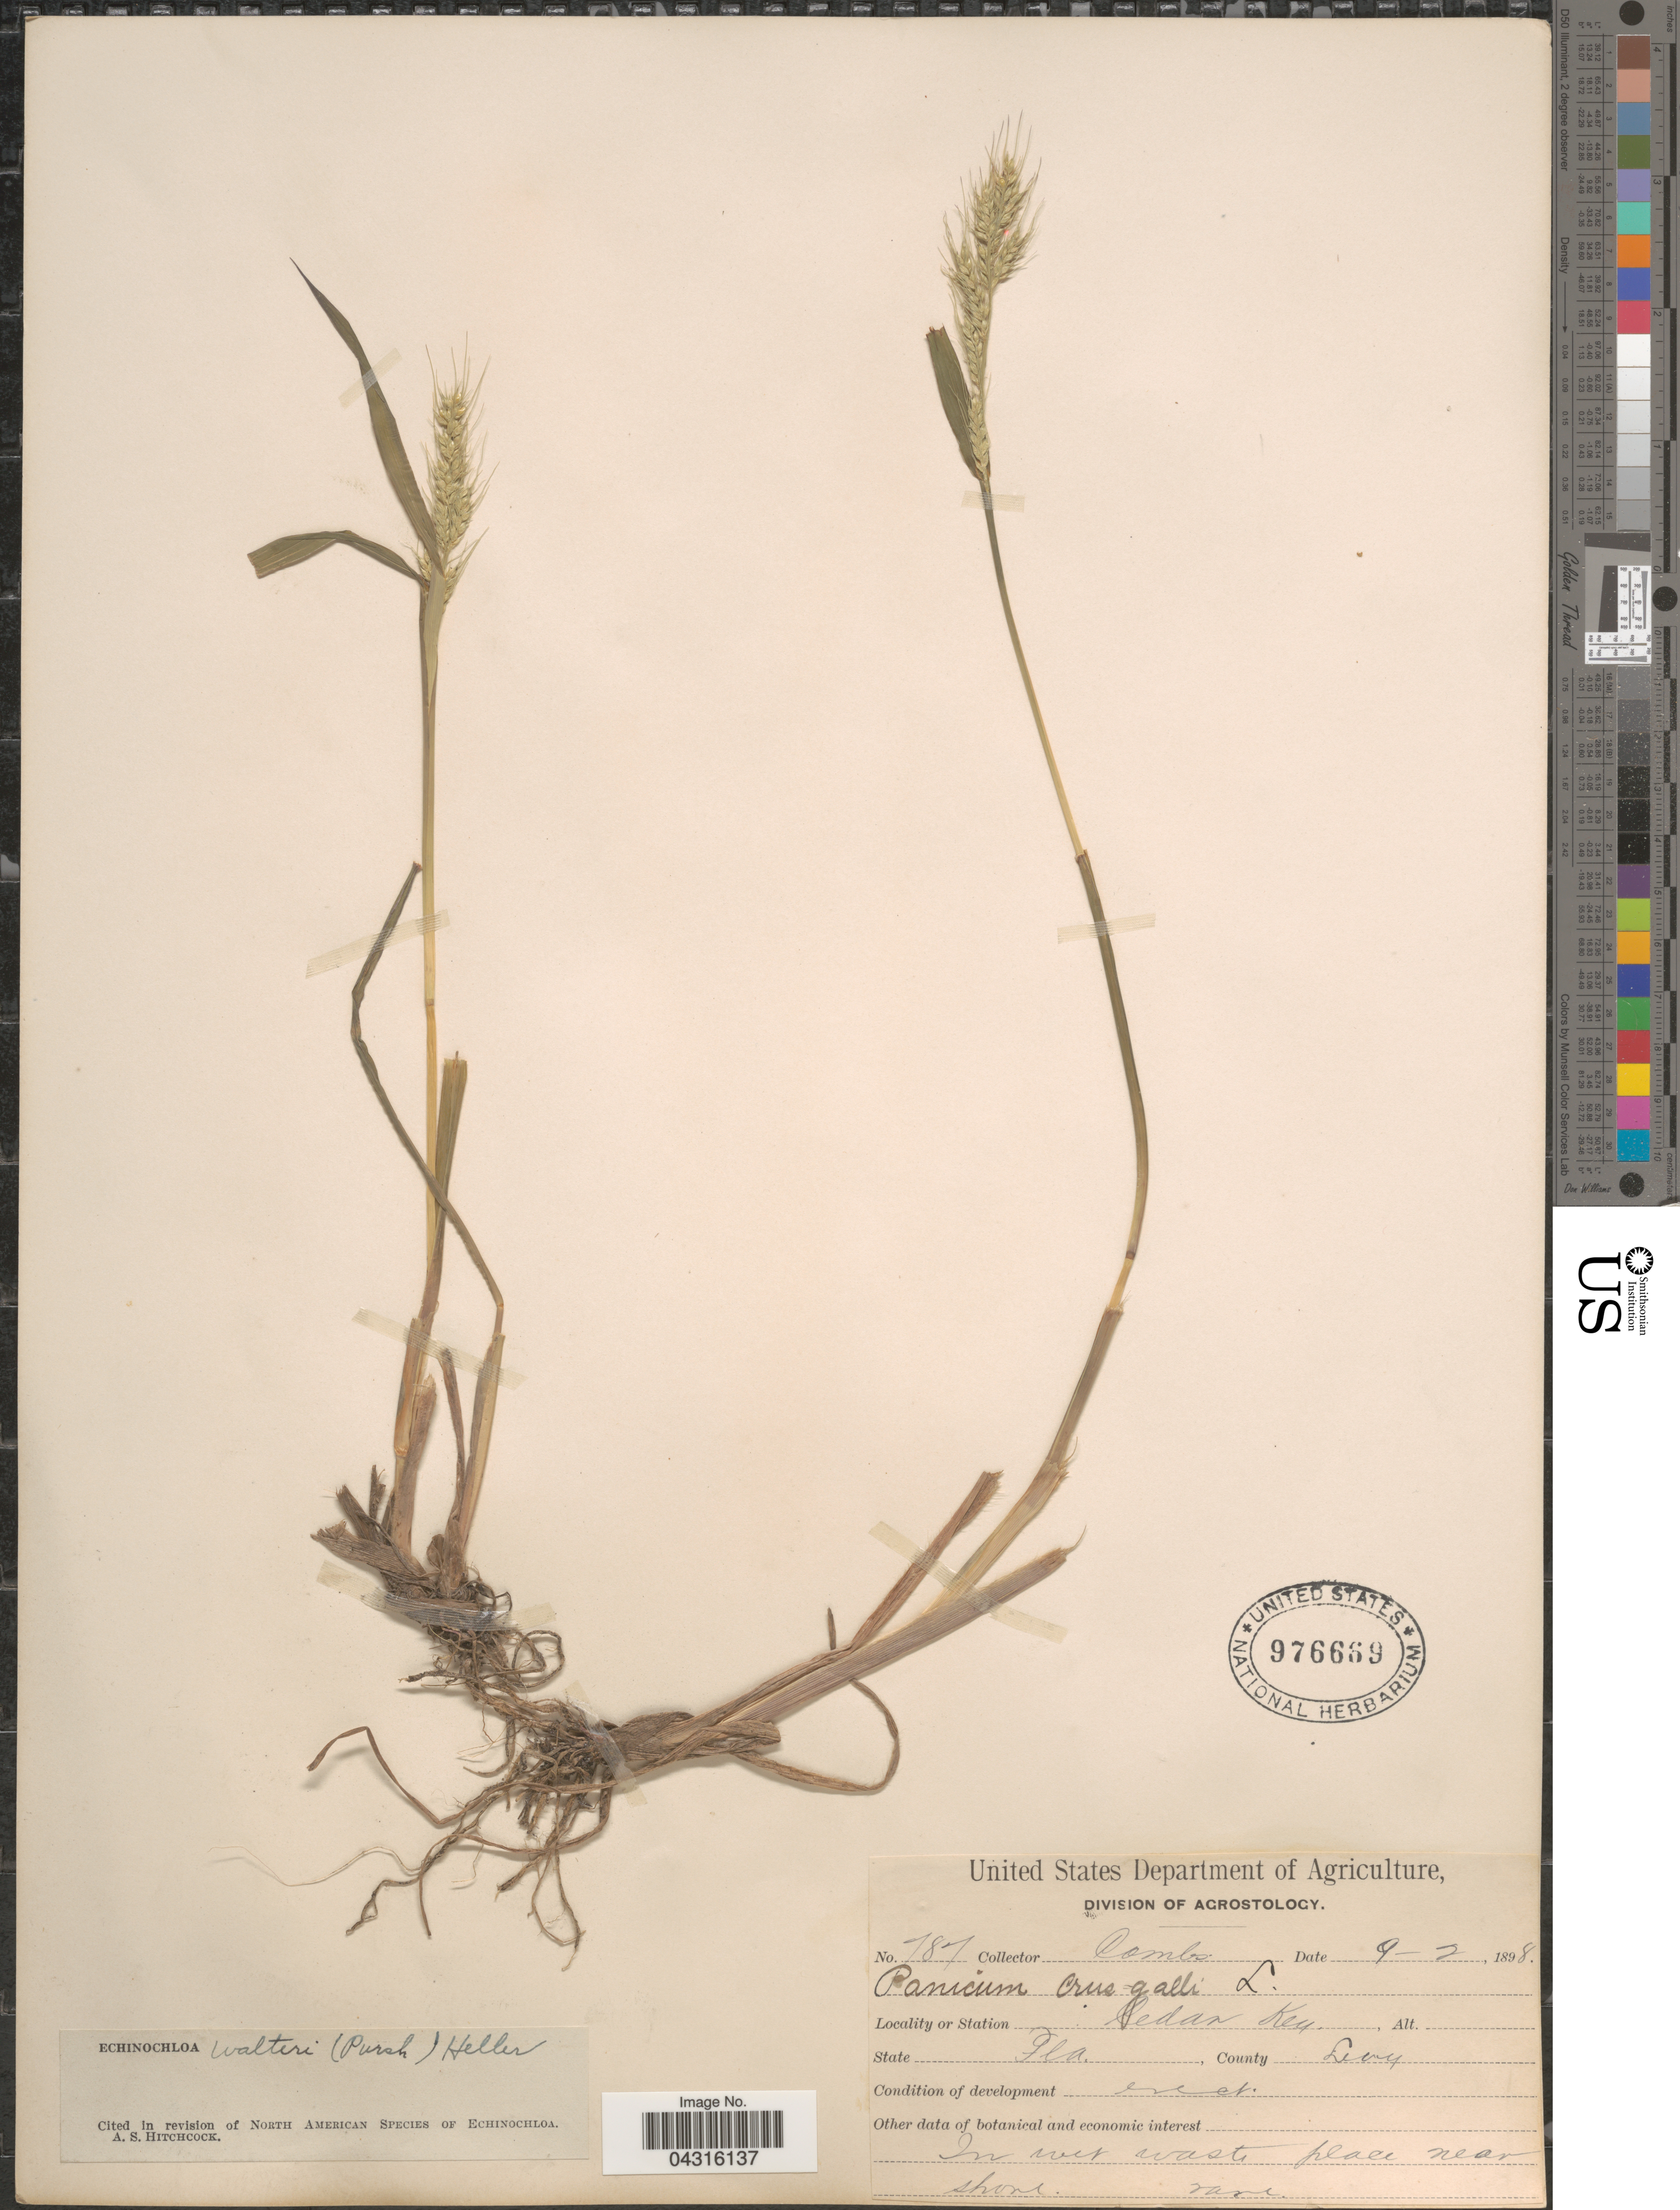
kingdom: Plantae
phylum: Tracheophyta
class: Liliopsida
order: Poales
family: Poaceae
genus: Echinochloa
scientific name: Echinochloa walteri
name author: (Pursh) A. Heller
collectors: -. Combs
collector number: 787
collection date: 1898-09-02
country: United States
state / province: Florida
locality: Cedar Key. County Levy.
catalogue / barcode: US 976669